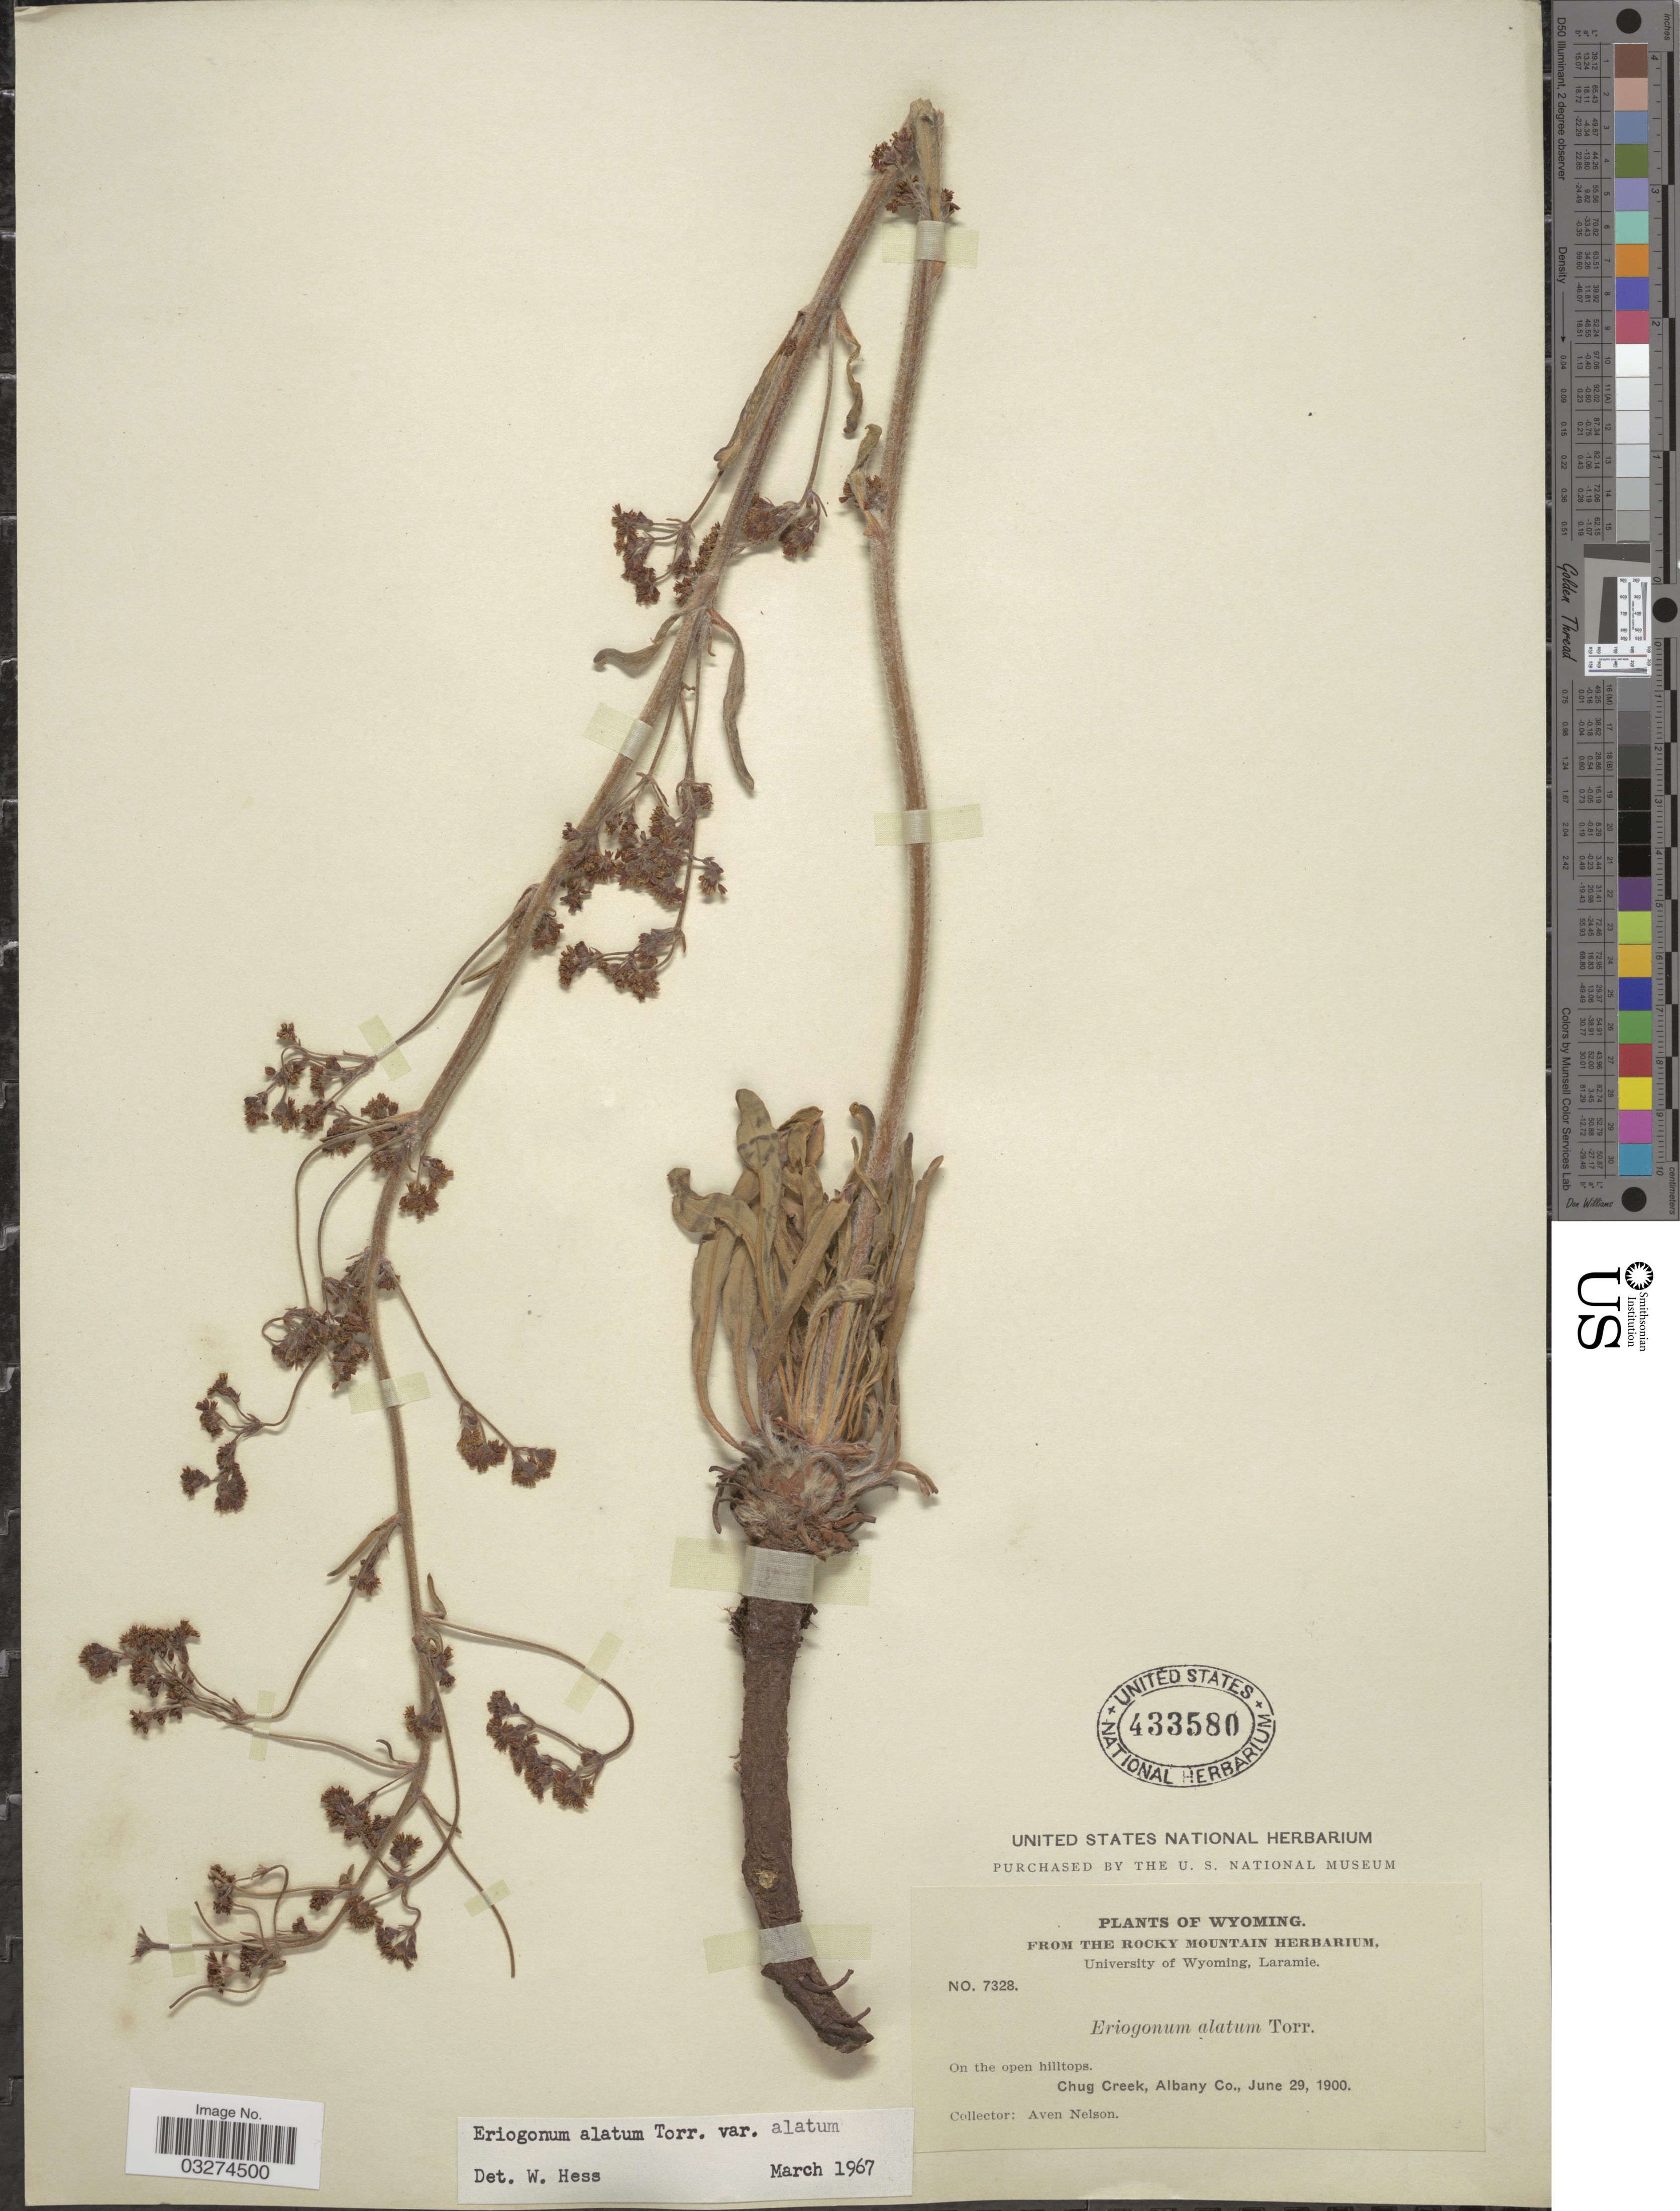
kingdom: Plantae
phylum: Tracheophyta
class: Magnoliopsida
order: Caryophyllales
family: Polygonaceae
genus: Eriogonum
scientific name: Eriogonum alatum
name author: Torr.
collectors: A. Nelson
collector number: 7328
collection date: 1900-06-29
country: United States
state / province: Wyoming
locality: Chug Creek, Albany Co.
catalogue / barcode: US 433580